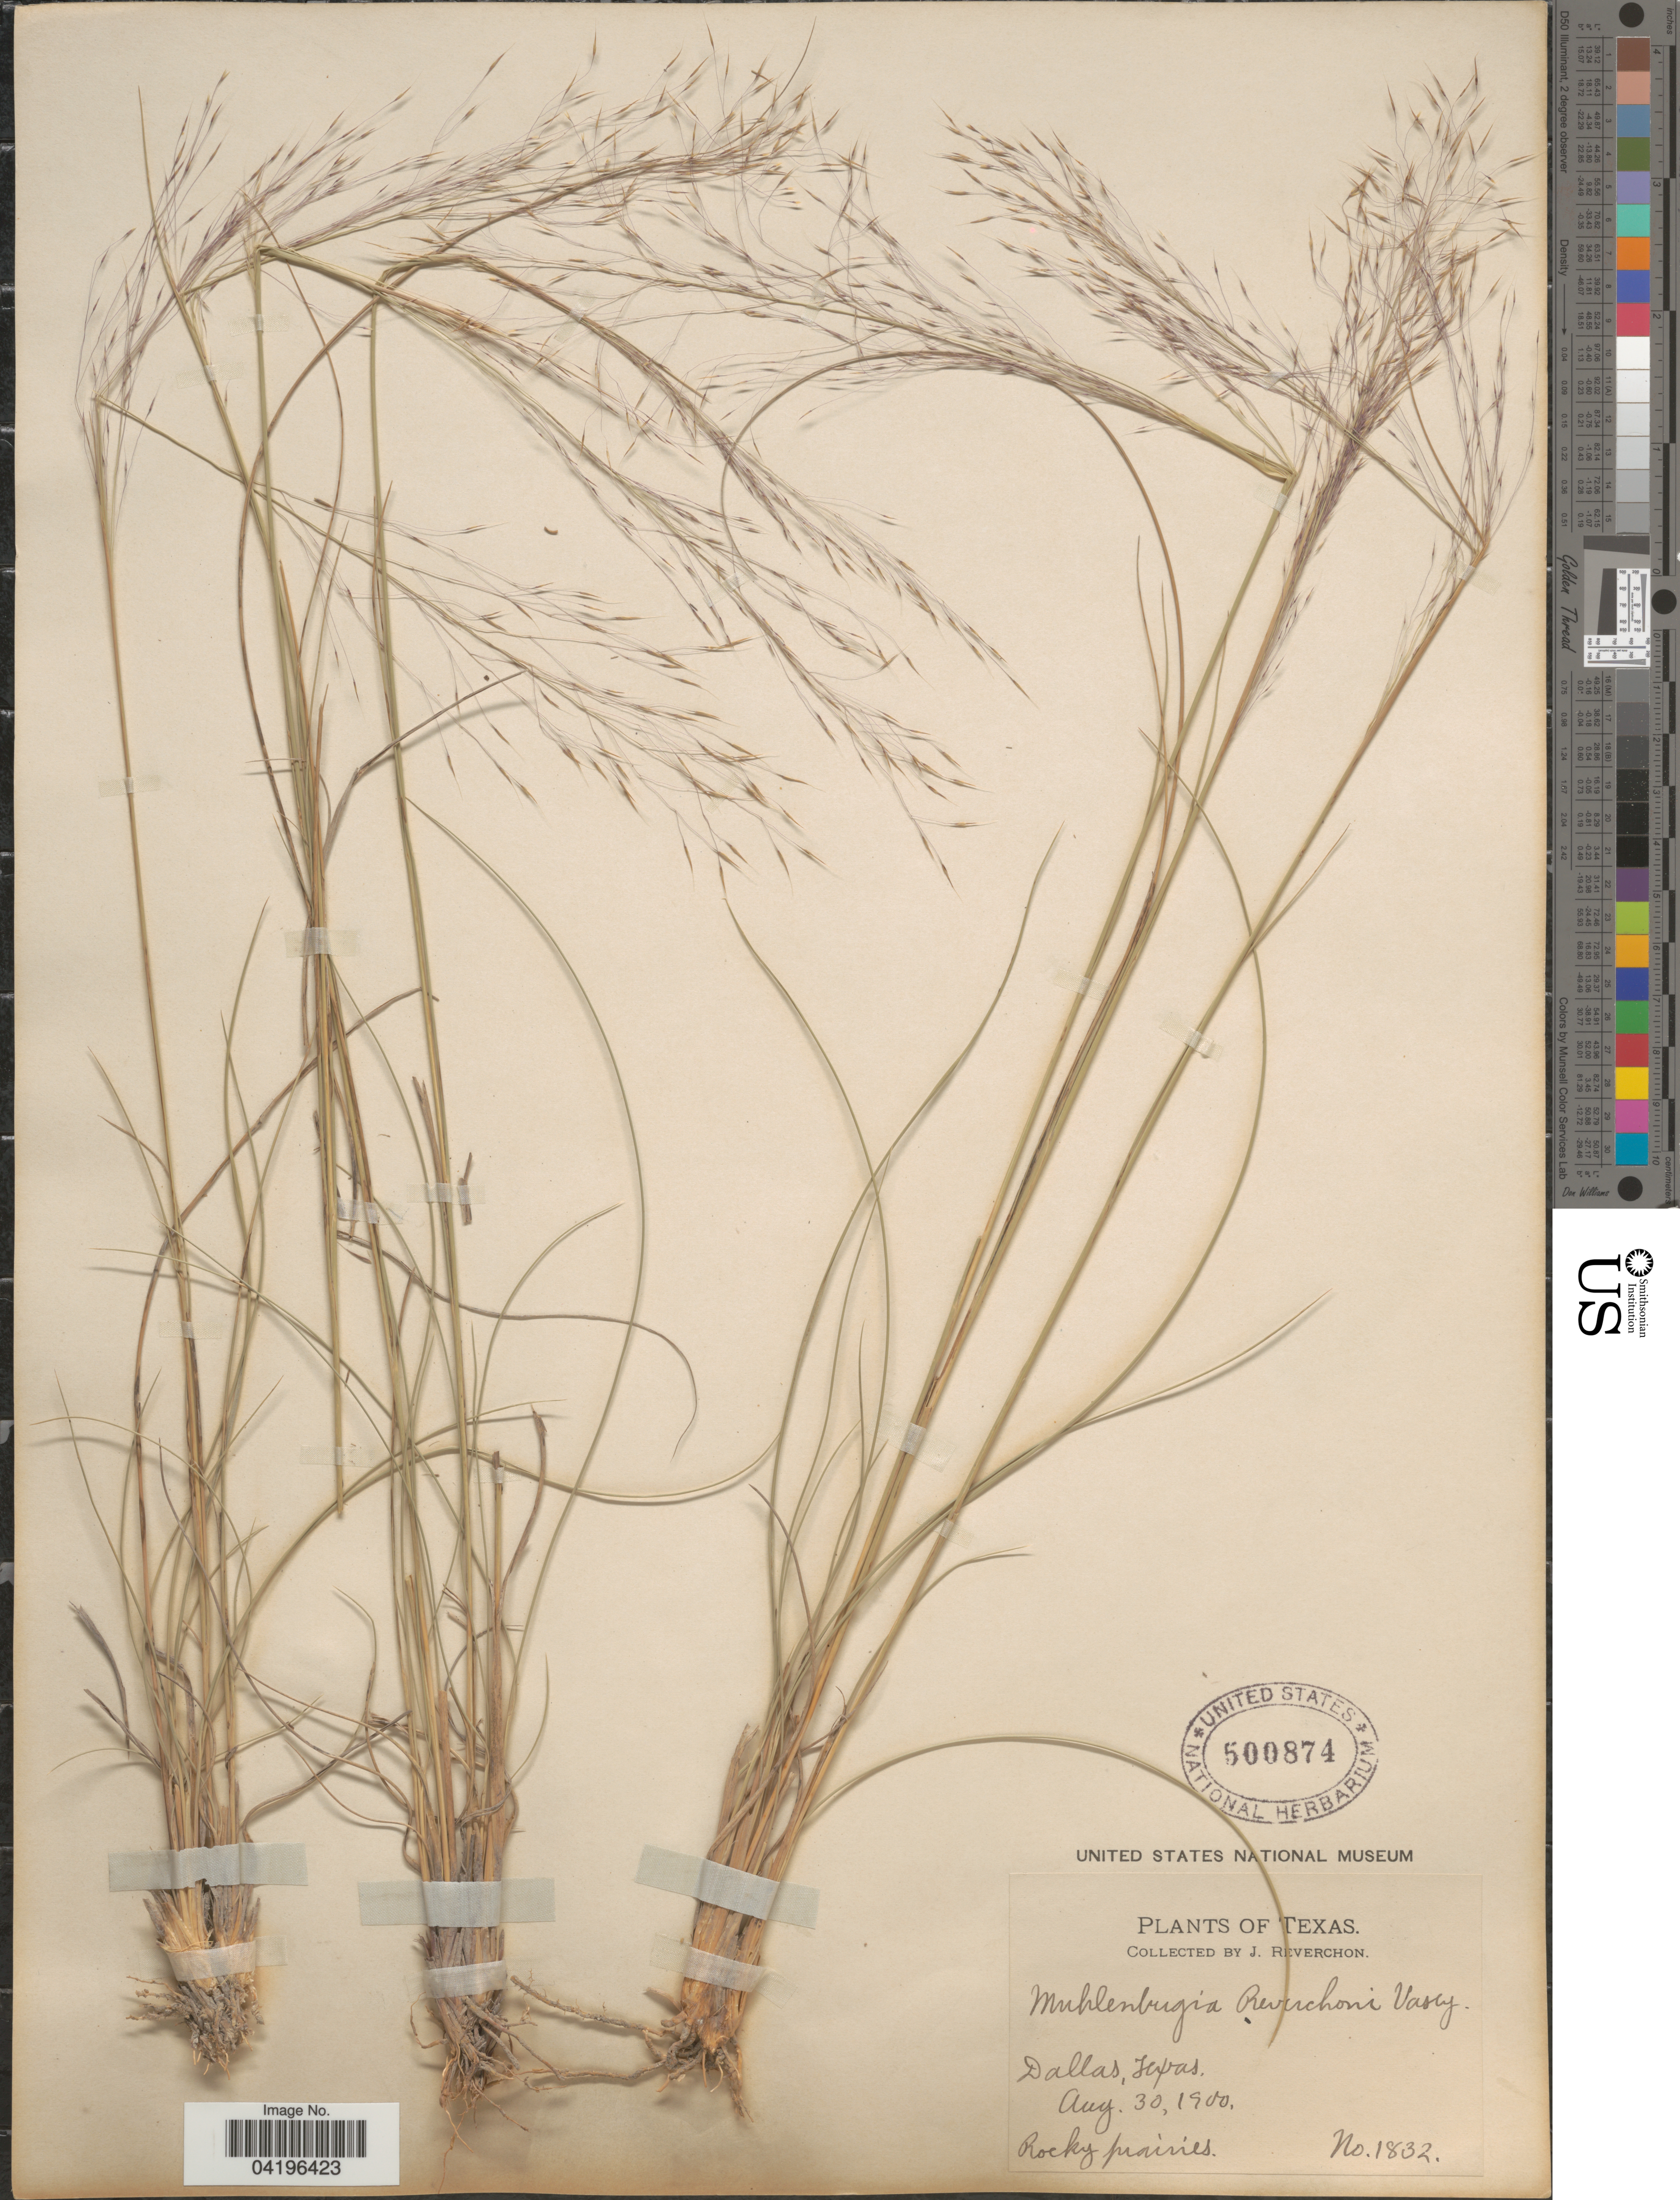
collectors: J. Reverchon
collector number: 1832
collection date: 1900-08-30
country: United States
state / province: Texas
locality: Dallas.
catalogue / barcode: US 500874